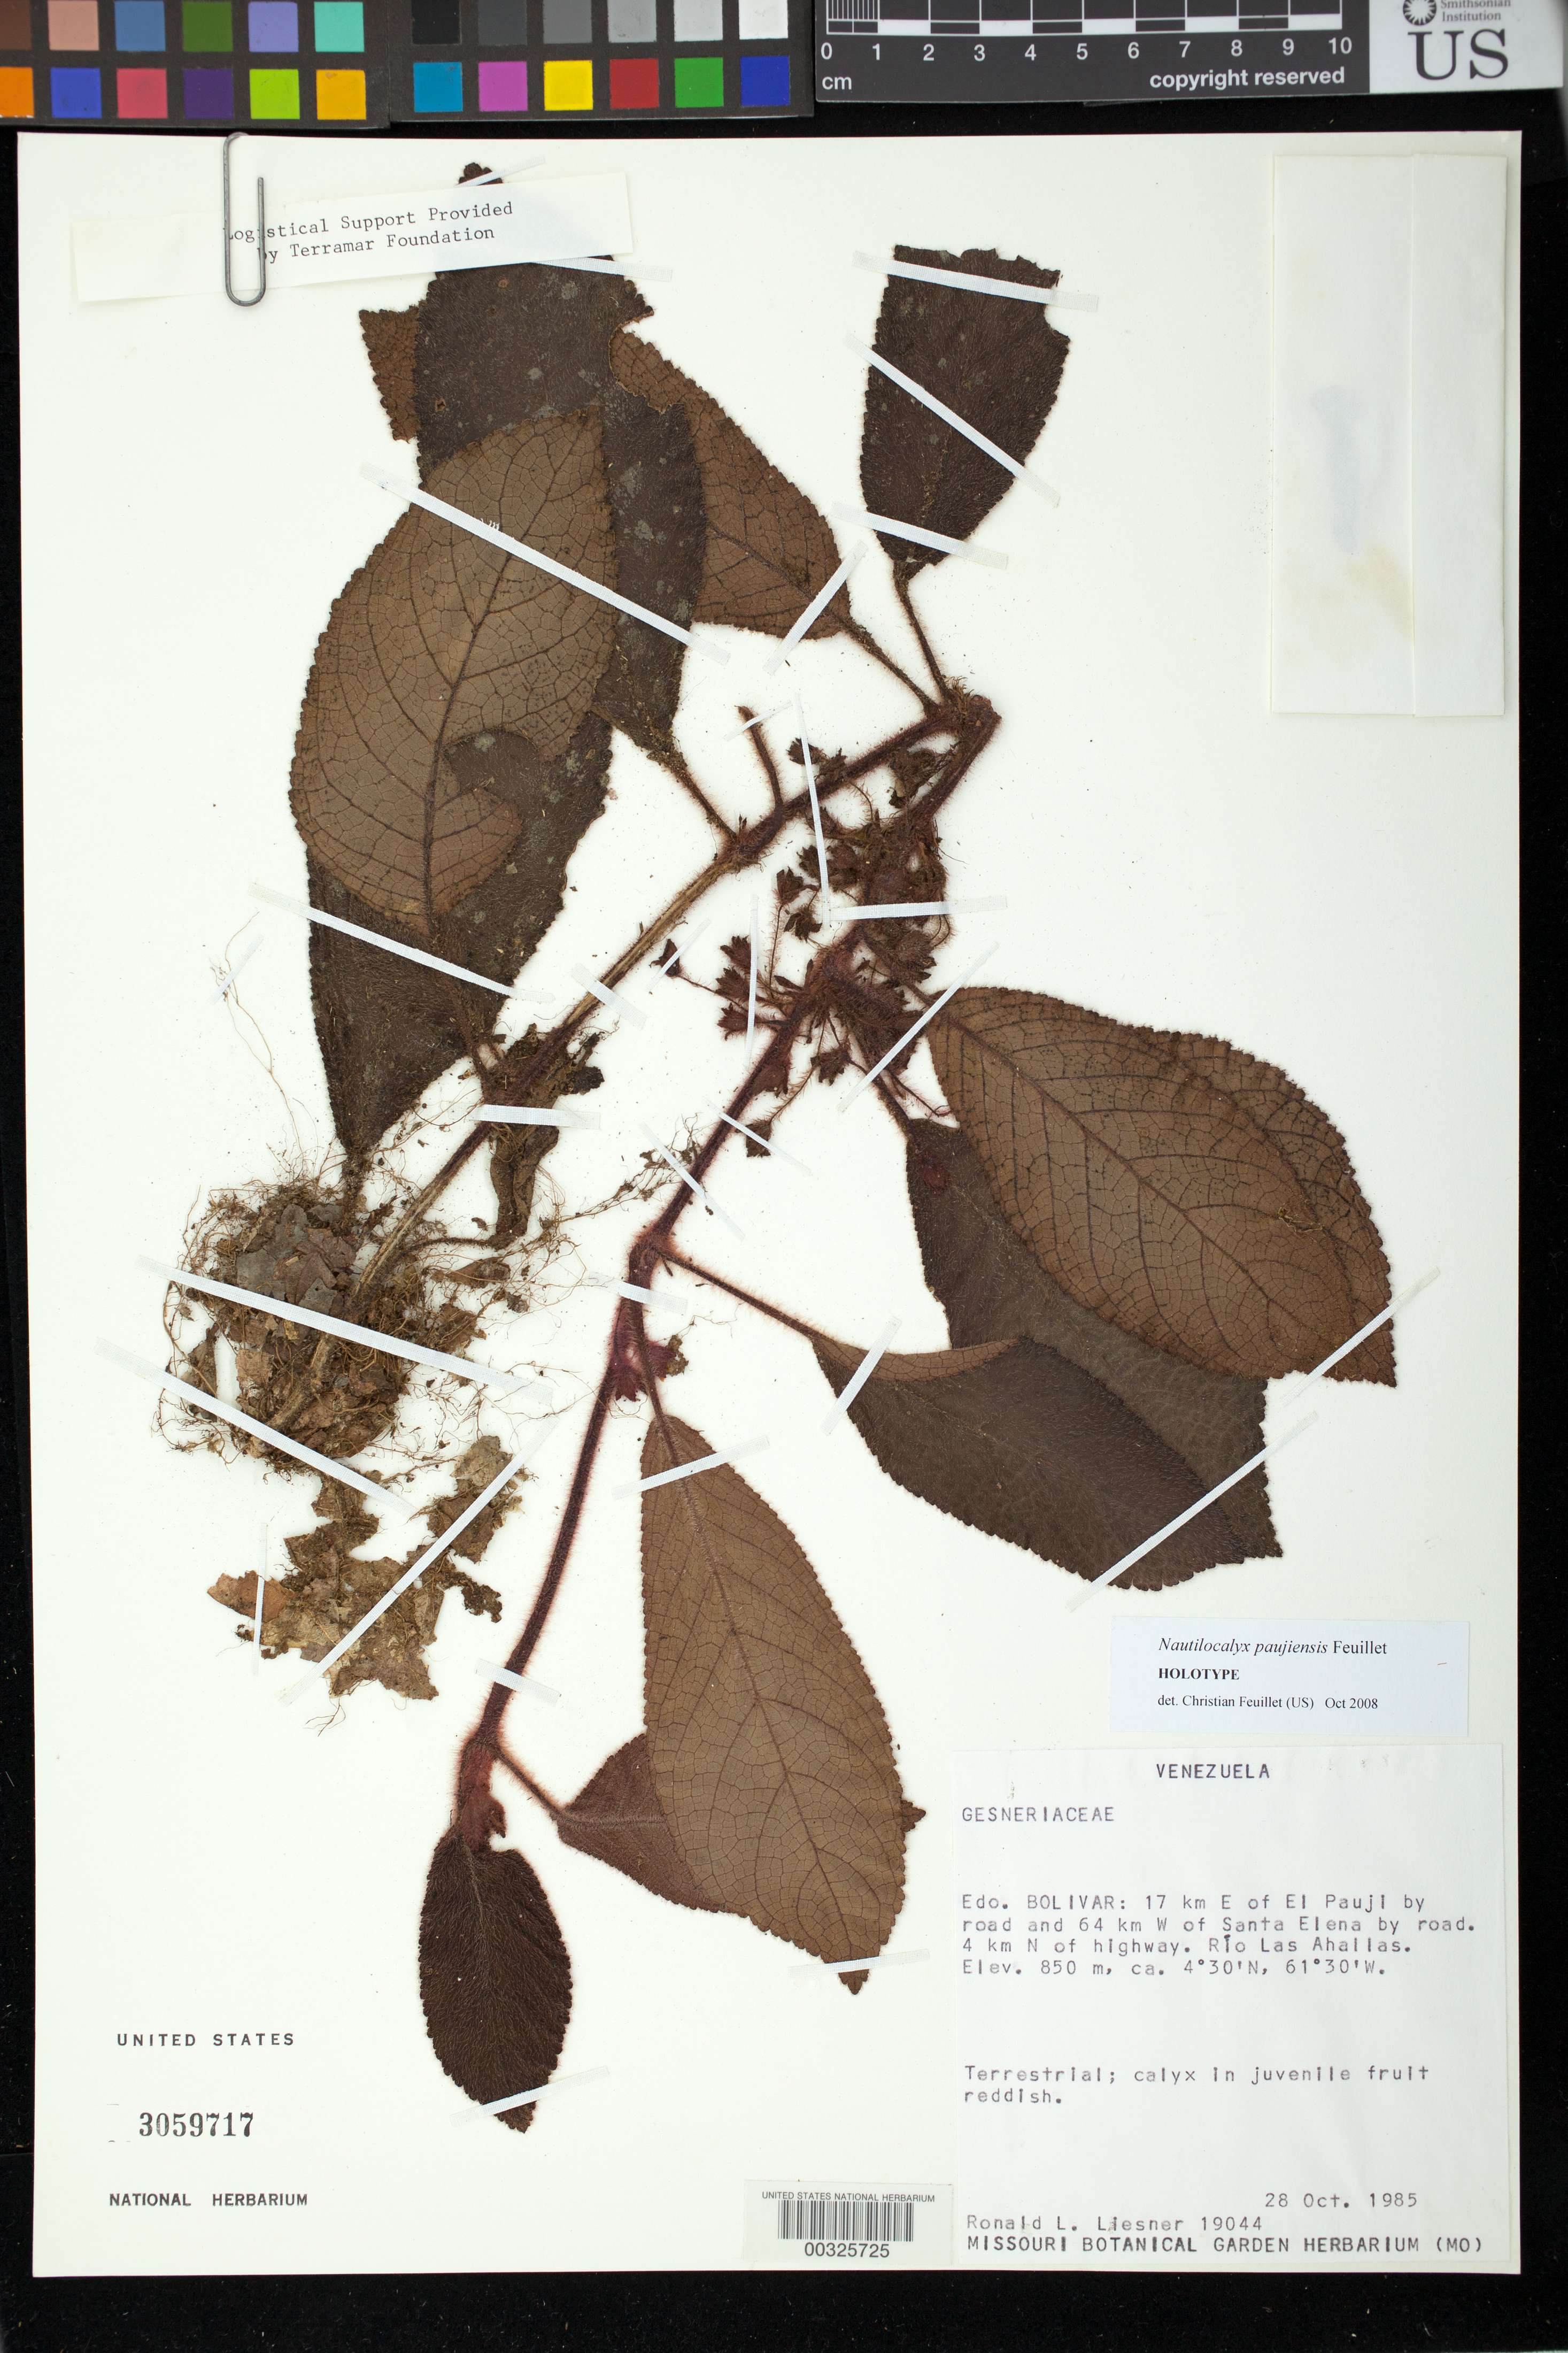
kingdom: Plantae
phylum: Tracheophyta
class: Magnoliopsida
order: Lamiales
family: Gesneriaceae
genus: Nautilocalyx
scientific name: Nautilocalyx paujiensis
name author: Feuillet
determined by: Feuillet, C.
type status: Holotype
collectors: R. L. Liesner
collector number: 19044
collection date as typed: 28 Oct 1985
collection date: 1985-10-28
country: Venezuela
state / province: Bolívar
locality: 17 km E of El Pauji by road and 64 km W of Santa Elena by road, 4 km N of highway, Rio las Ahallas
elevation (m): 850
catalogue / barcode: US 3059717